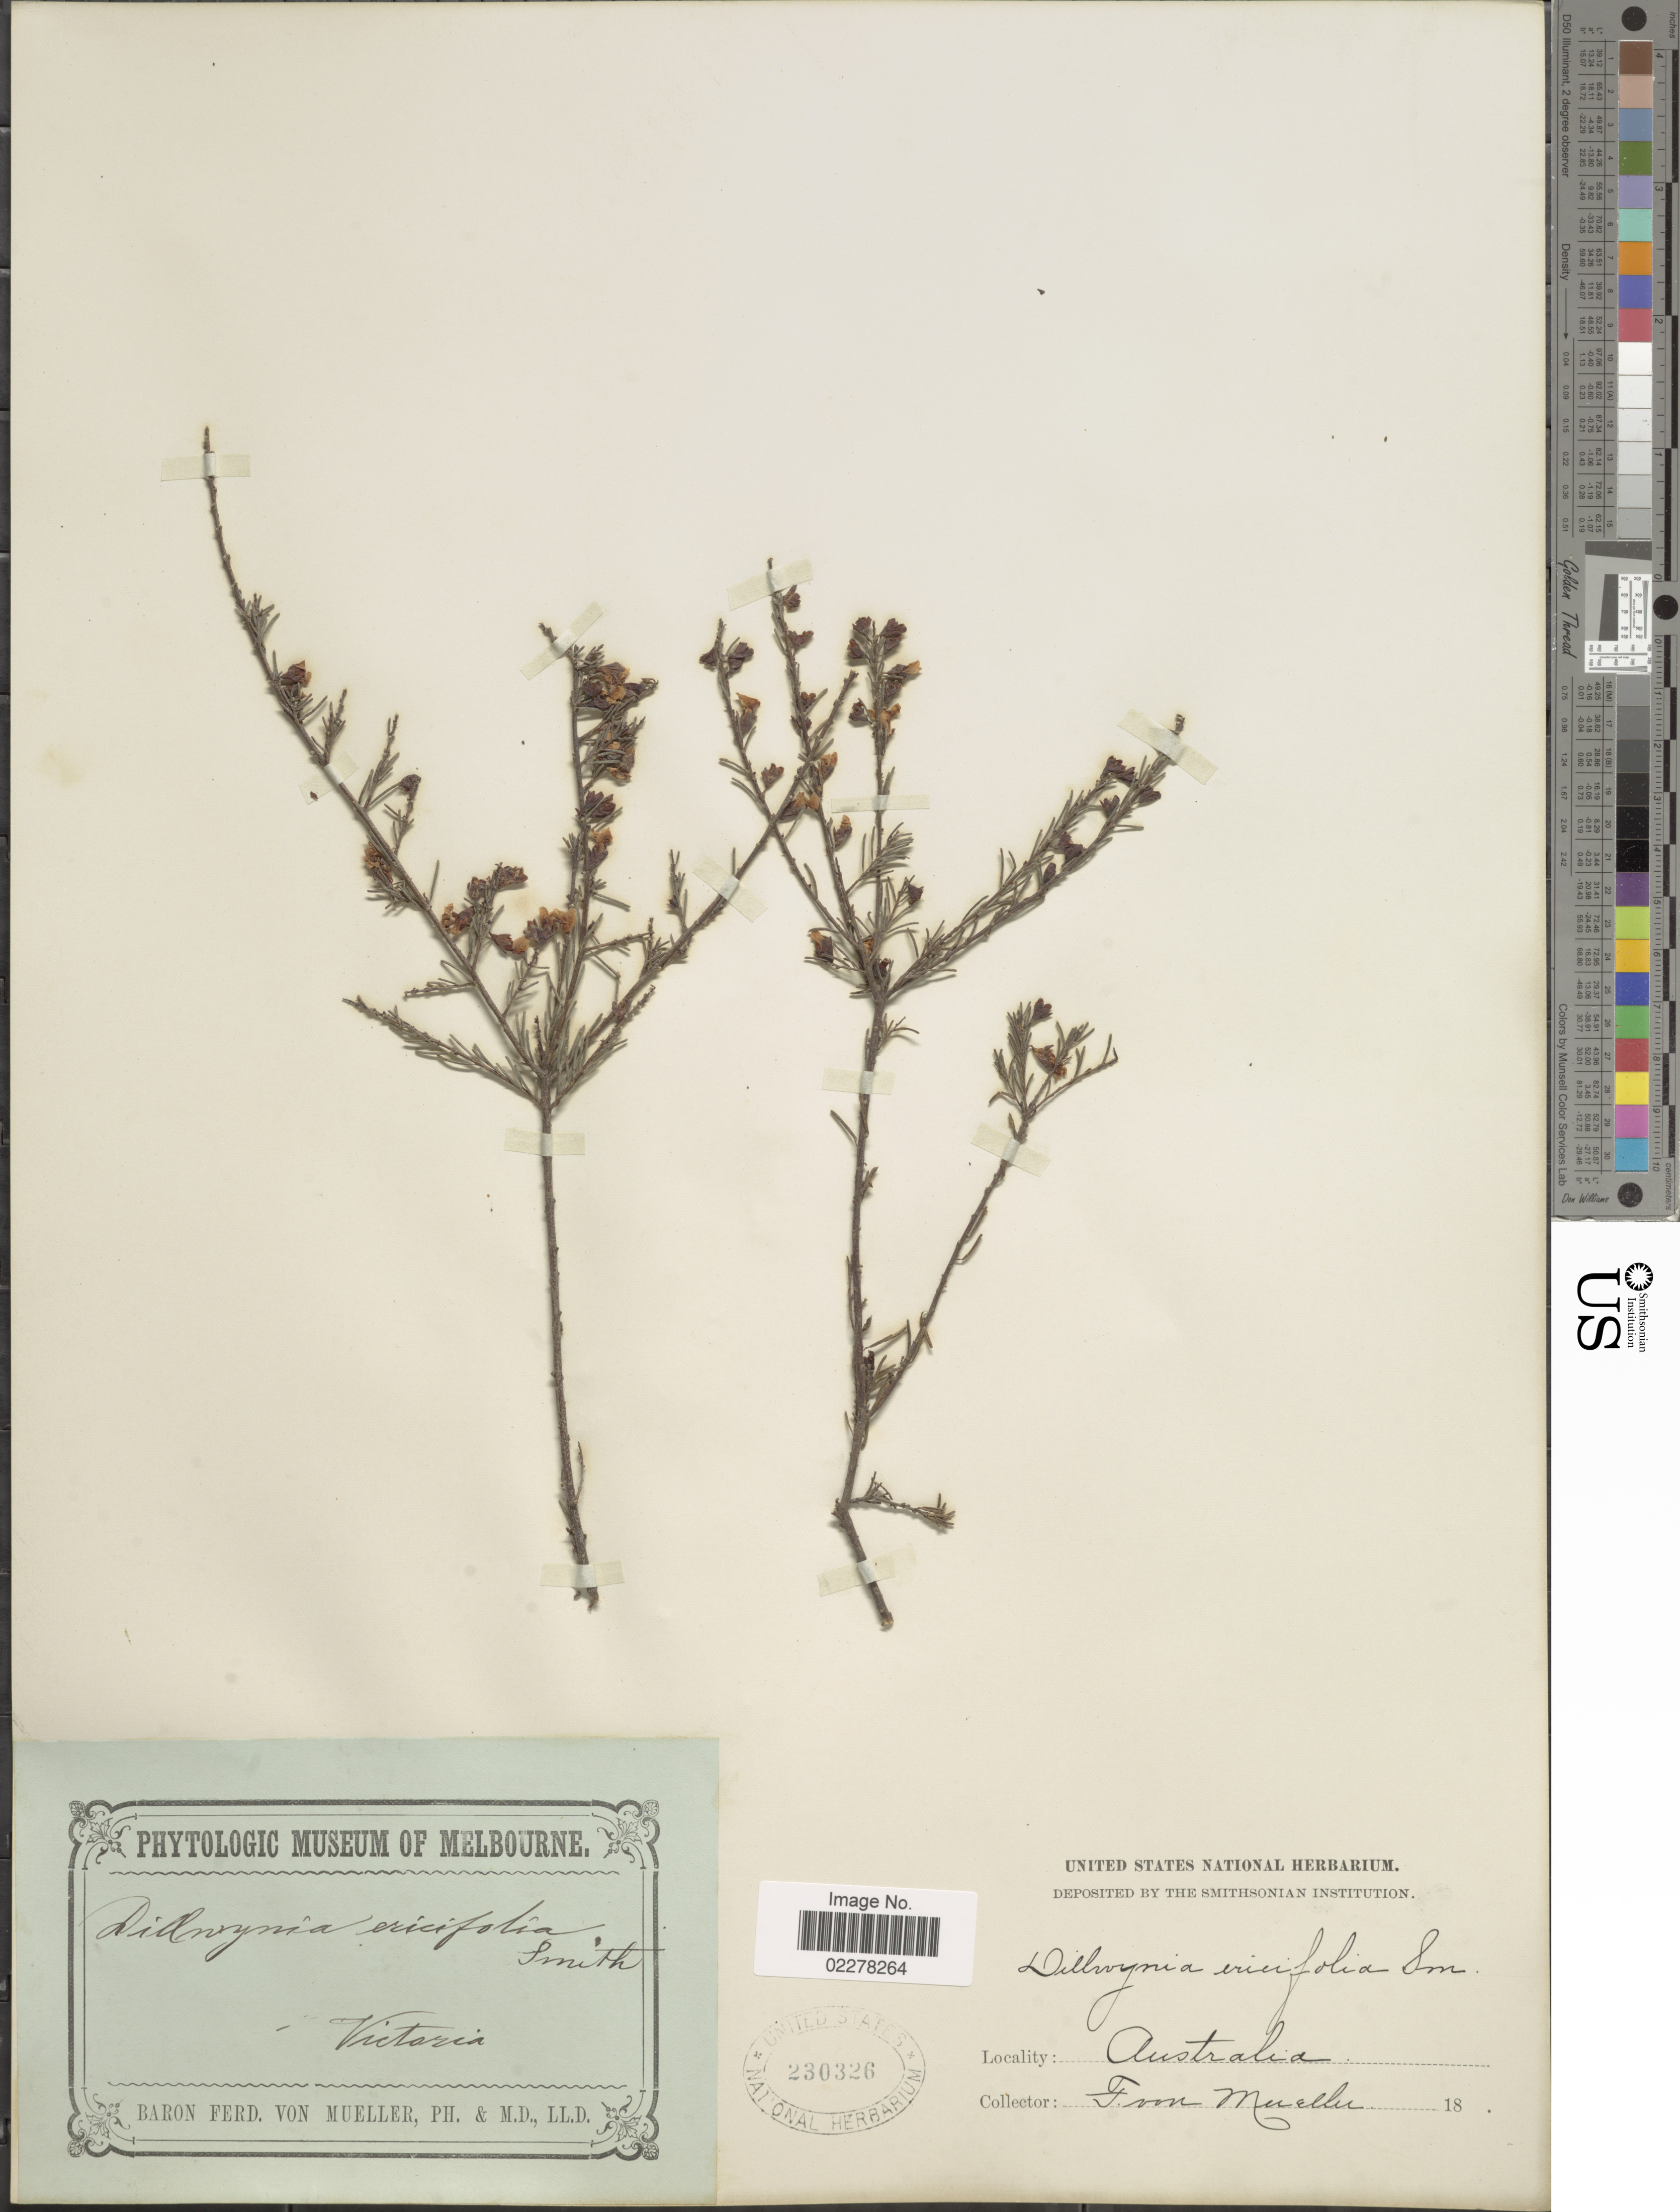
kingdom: Plantae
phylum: Tracheophyta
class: Magnoliopsida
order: Fabales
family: Fabaceae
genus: Dillwynia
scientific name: Dillwynia ericifolia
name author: Sm.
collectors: F. von Mueller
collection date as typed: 18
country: Australia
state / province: Victoria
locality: Victoria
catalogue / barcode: US 230326